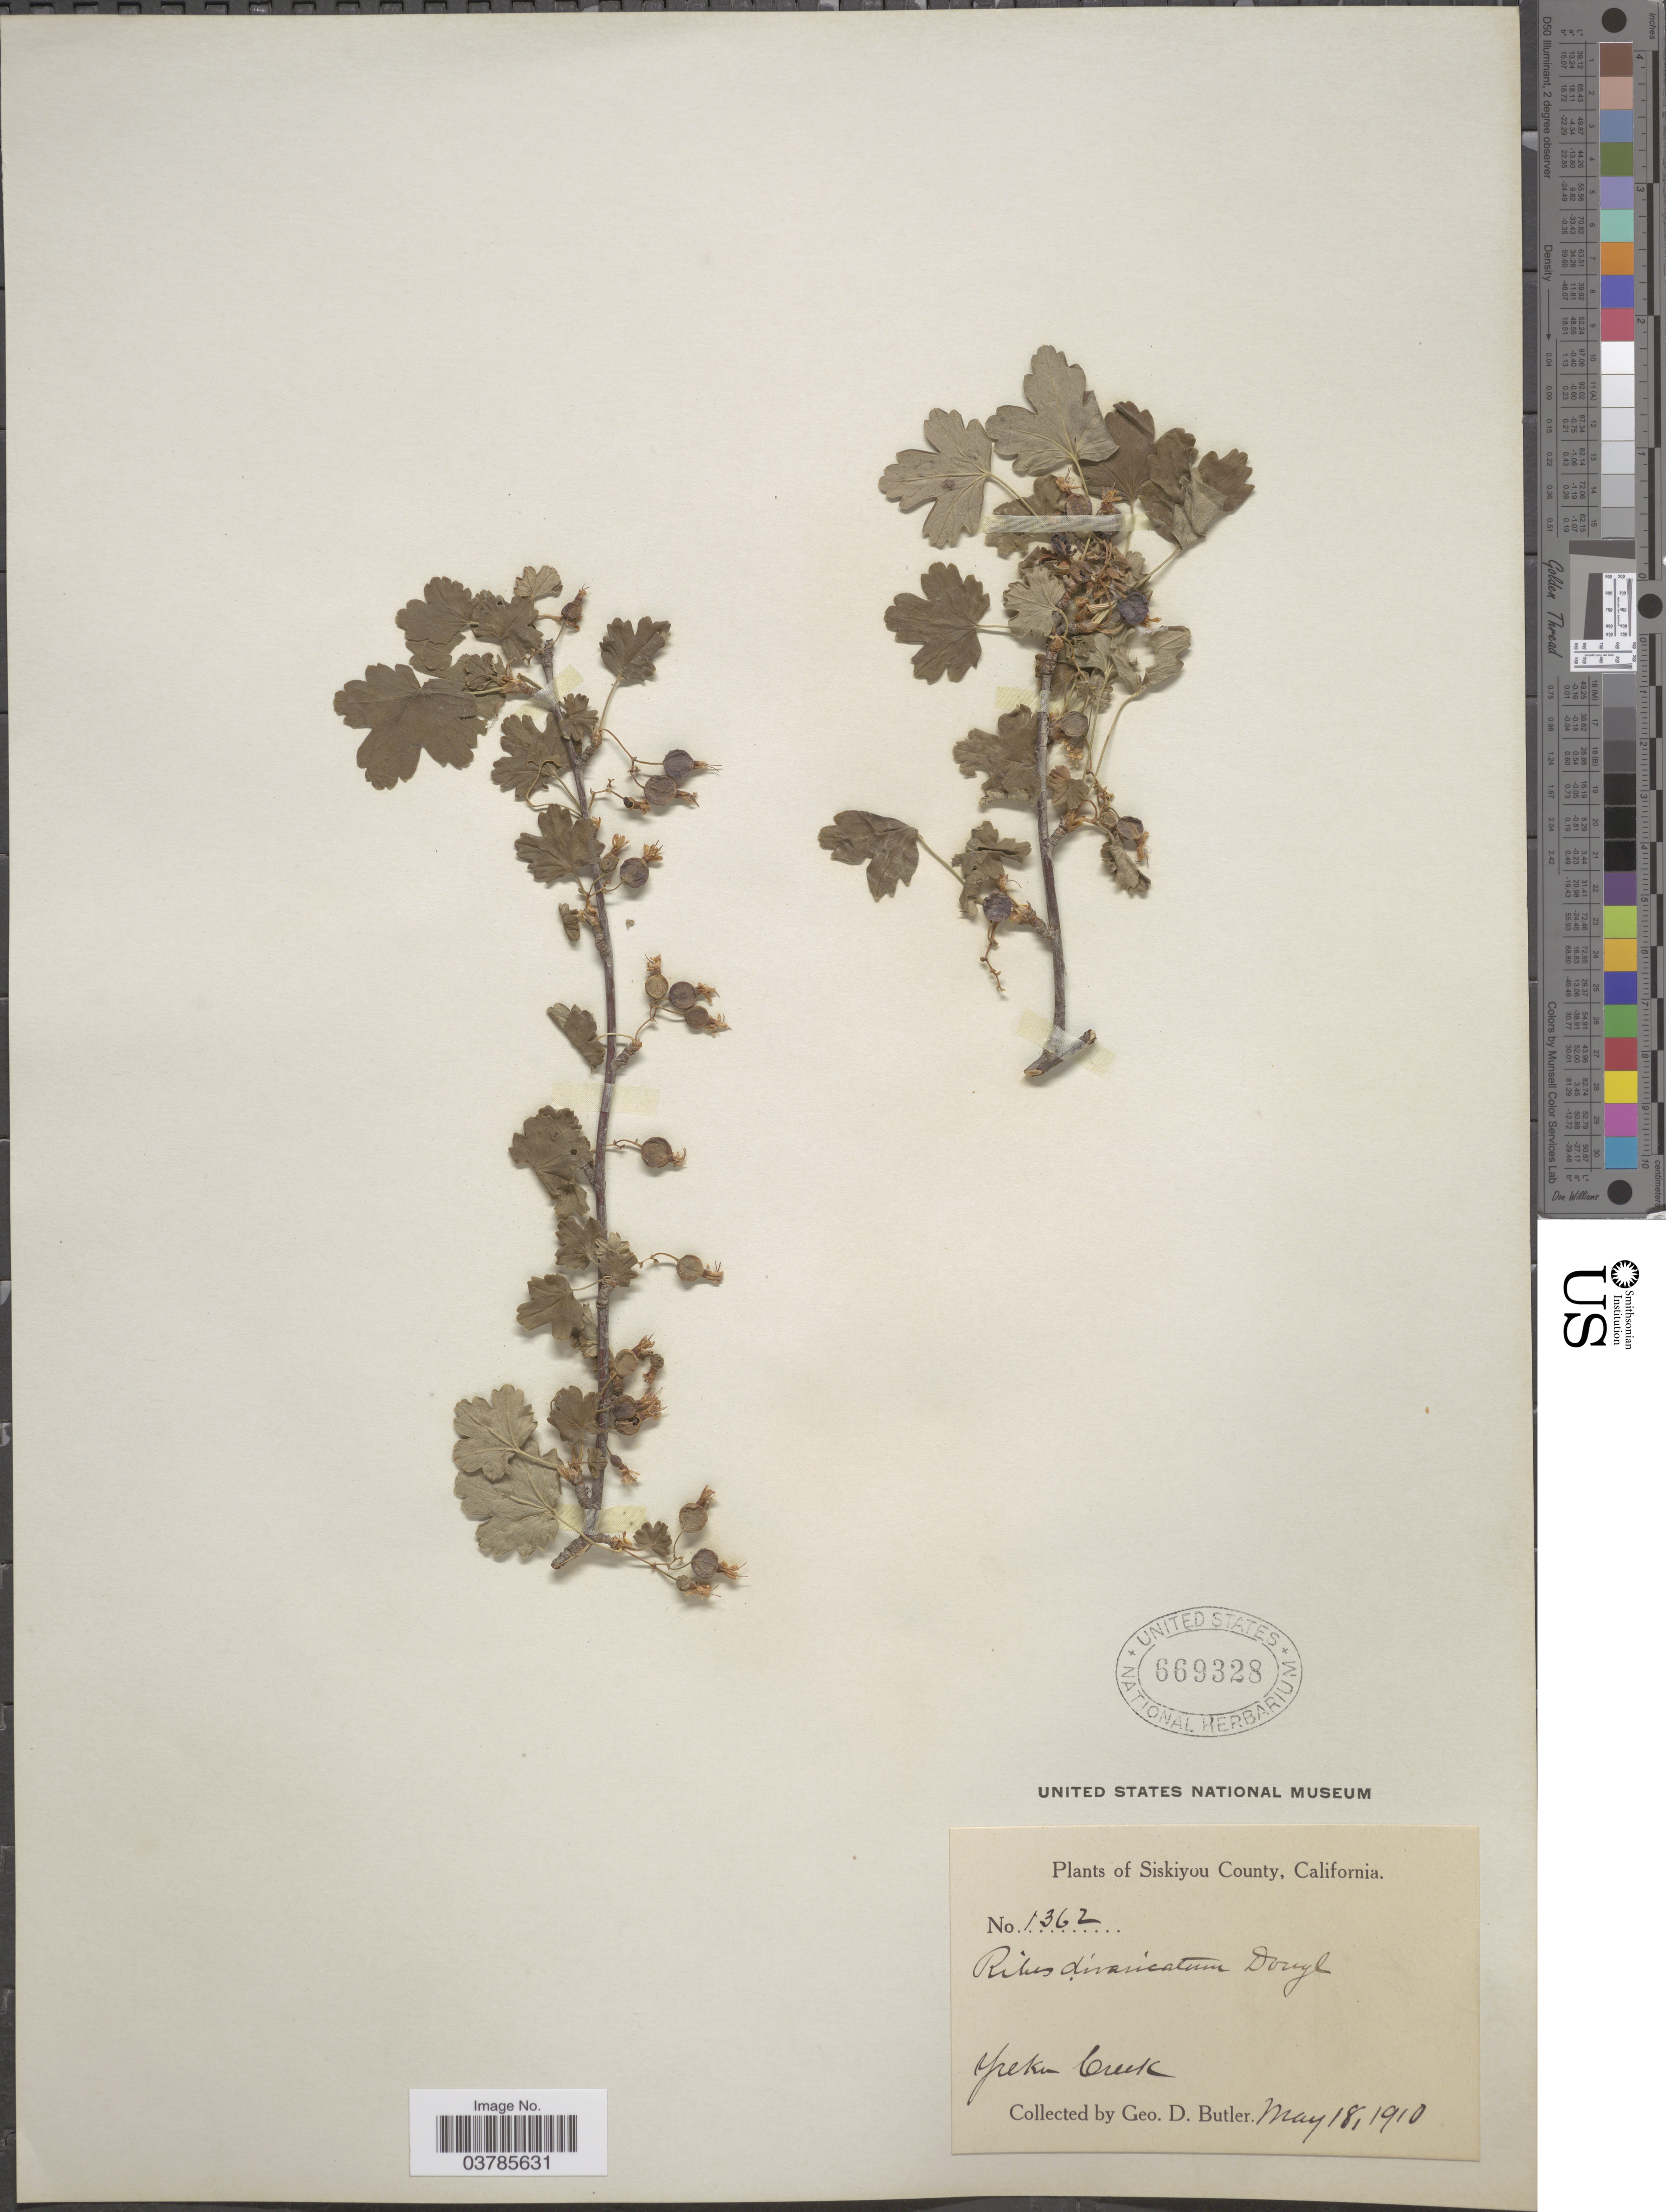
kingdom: Plantae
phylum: Tracheophyta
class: Magnoliopsida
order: Saxifragales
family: Grossulariaceae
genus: Ribes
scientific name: Ribes divaricatum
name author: Douglas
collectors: G. D. Butler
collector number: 1362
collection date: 1910-05-18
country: United States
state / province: California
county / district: Siskiyou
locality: Siskiyou County. Yreka Creek.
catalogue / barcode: US 669328